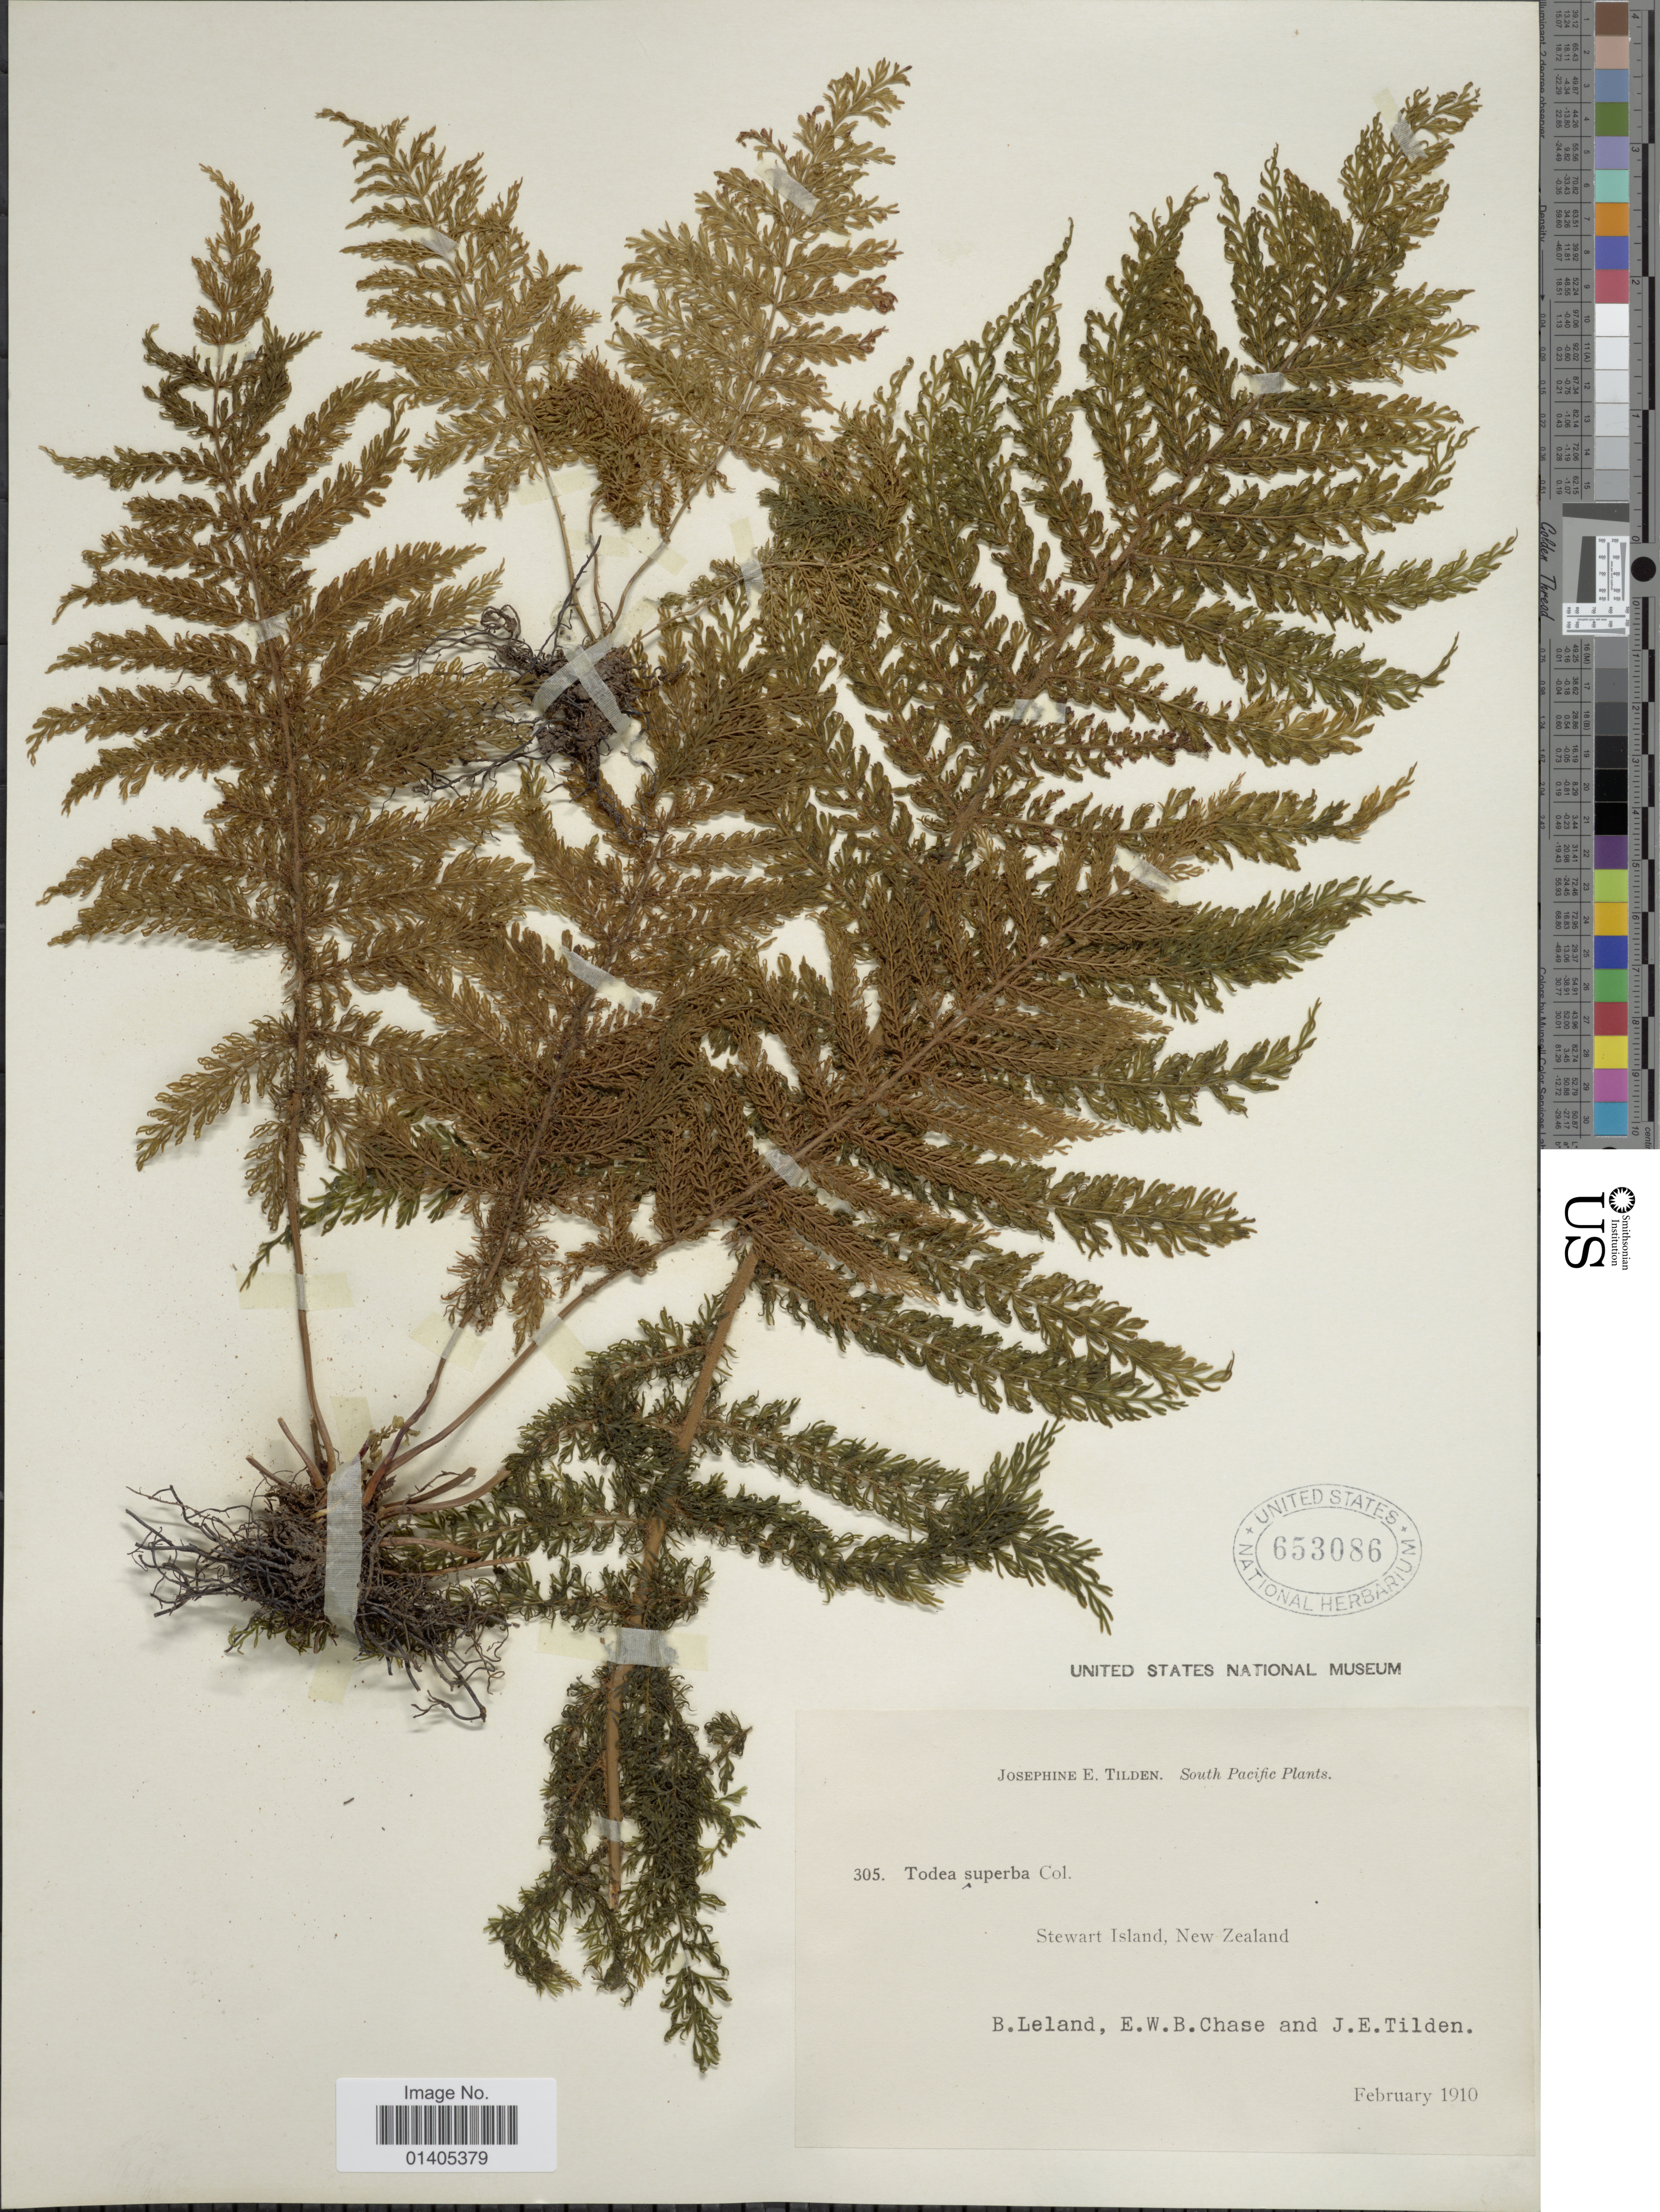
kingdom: Plantae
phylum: Tracheophyta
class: Polypodiopsida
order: Osmundales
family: Osmundaceae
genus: Leptopteris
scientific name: Leptopteris superba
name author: (Colenso) C. Presl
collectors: B. Leland, E. W. Chase & J. E. Tilden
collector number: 305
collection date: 1910-02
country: New Zealand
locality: Stewart Island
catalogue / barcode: US 653086